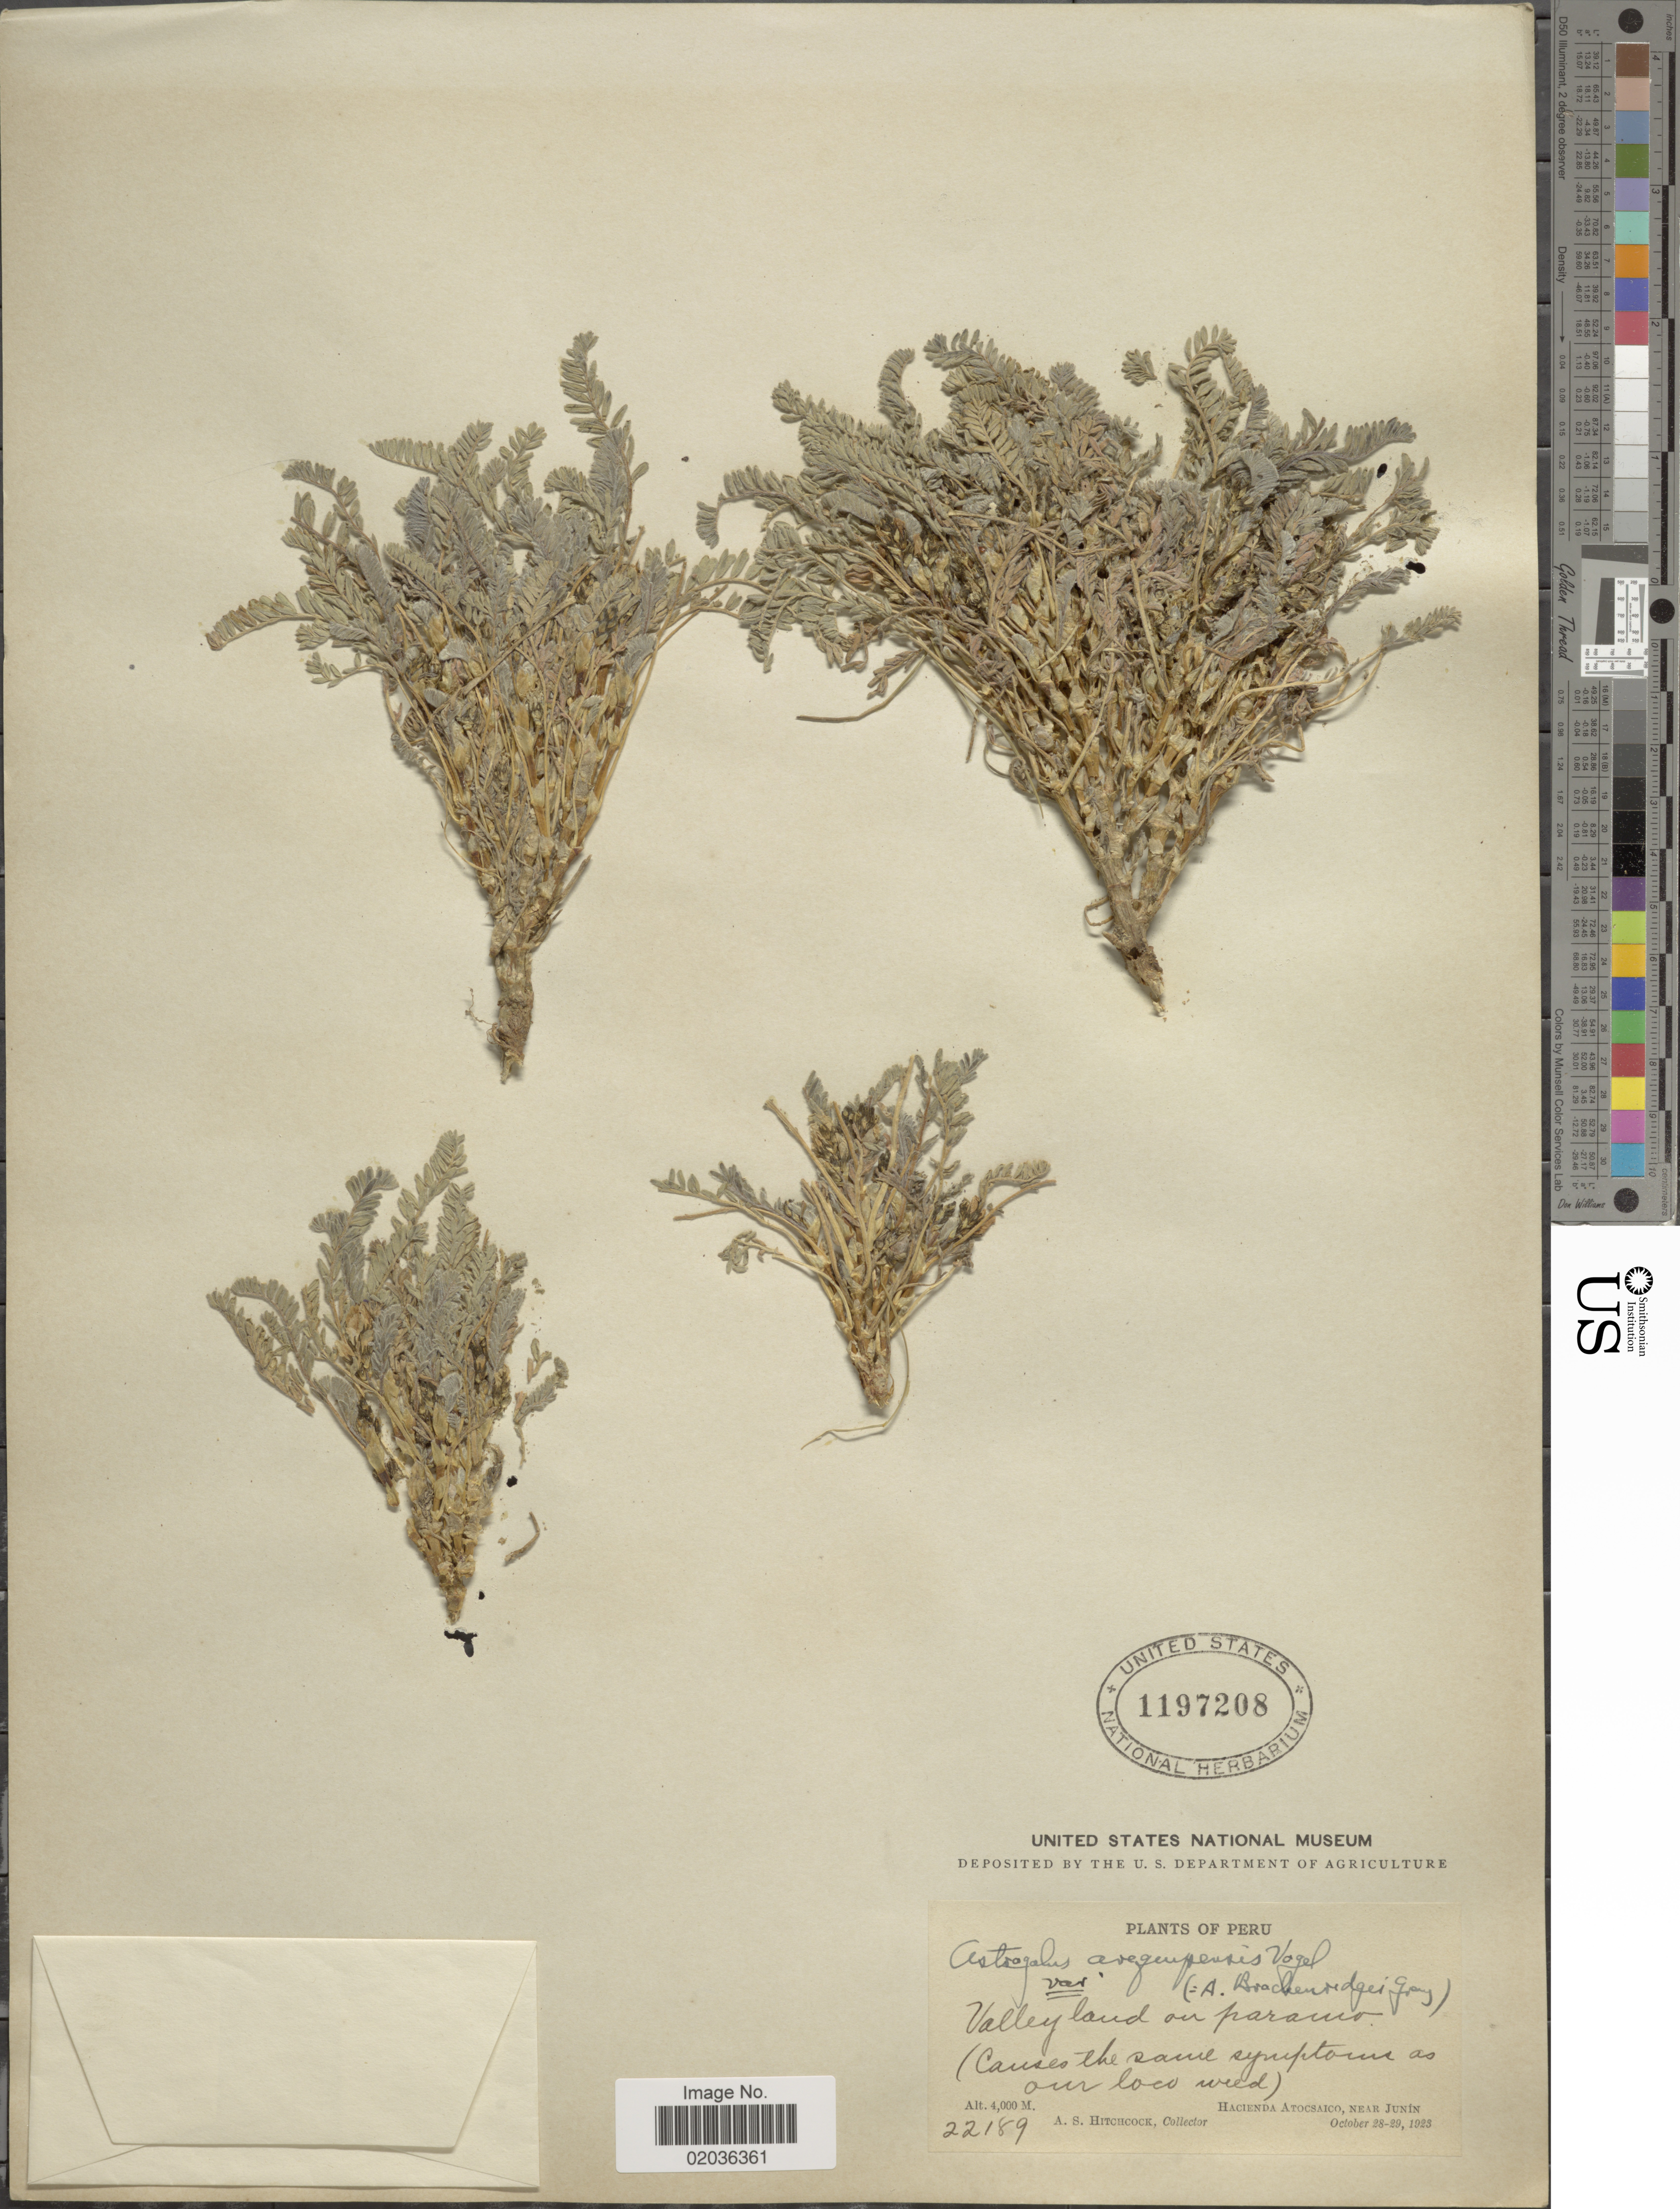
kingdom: Plantae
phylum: Tracheophyta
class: Magnoliopsida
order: Fabales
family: Fabaceae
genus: Astragalus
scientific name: Astragalus arequipensis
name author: Vogel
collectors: A. S. Hitchcock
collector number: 22189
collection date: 1923-10-28/1923-10-29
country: Peru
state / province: Junín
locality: Valley land on paramo, Hacienda Atocsaico, near Junín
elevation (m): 4000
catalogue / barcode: US 1197208